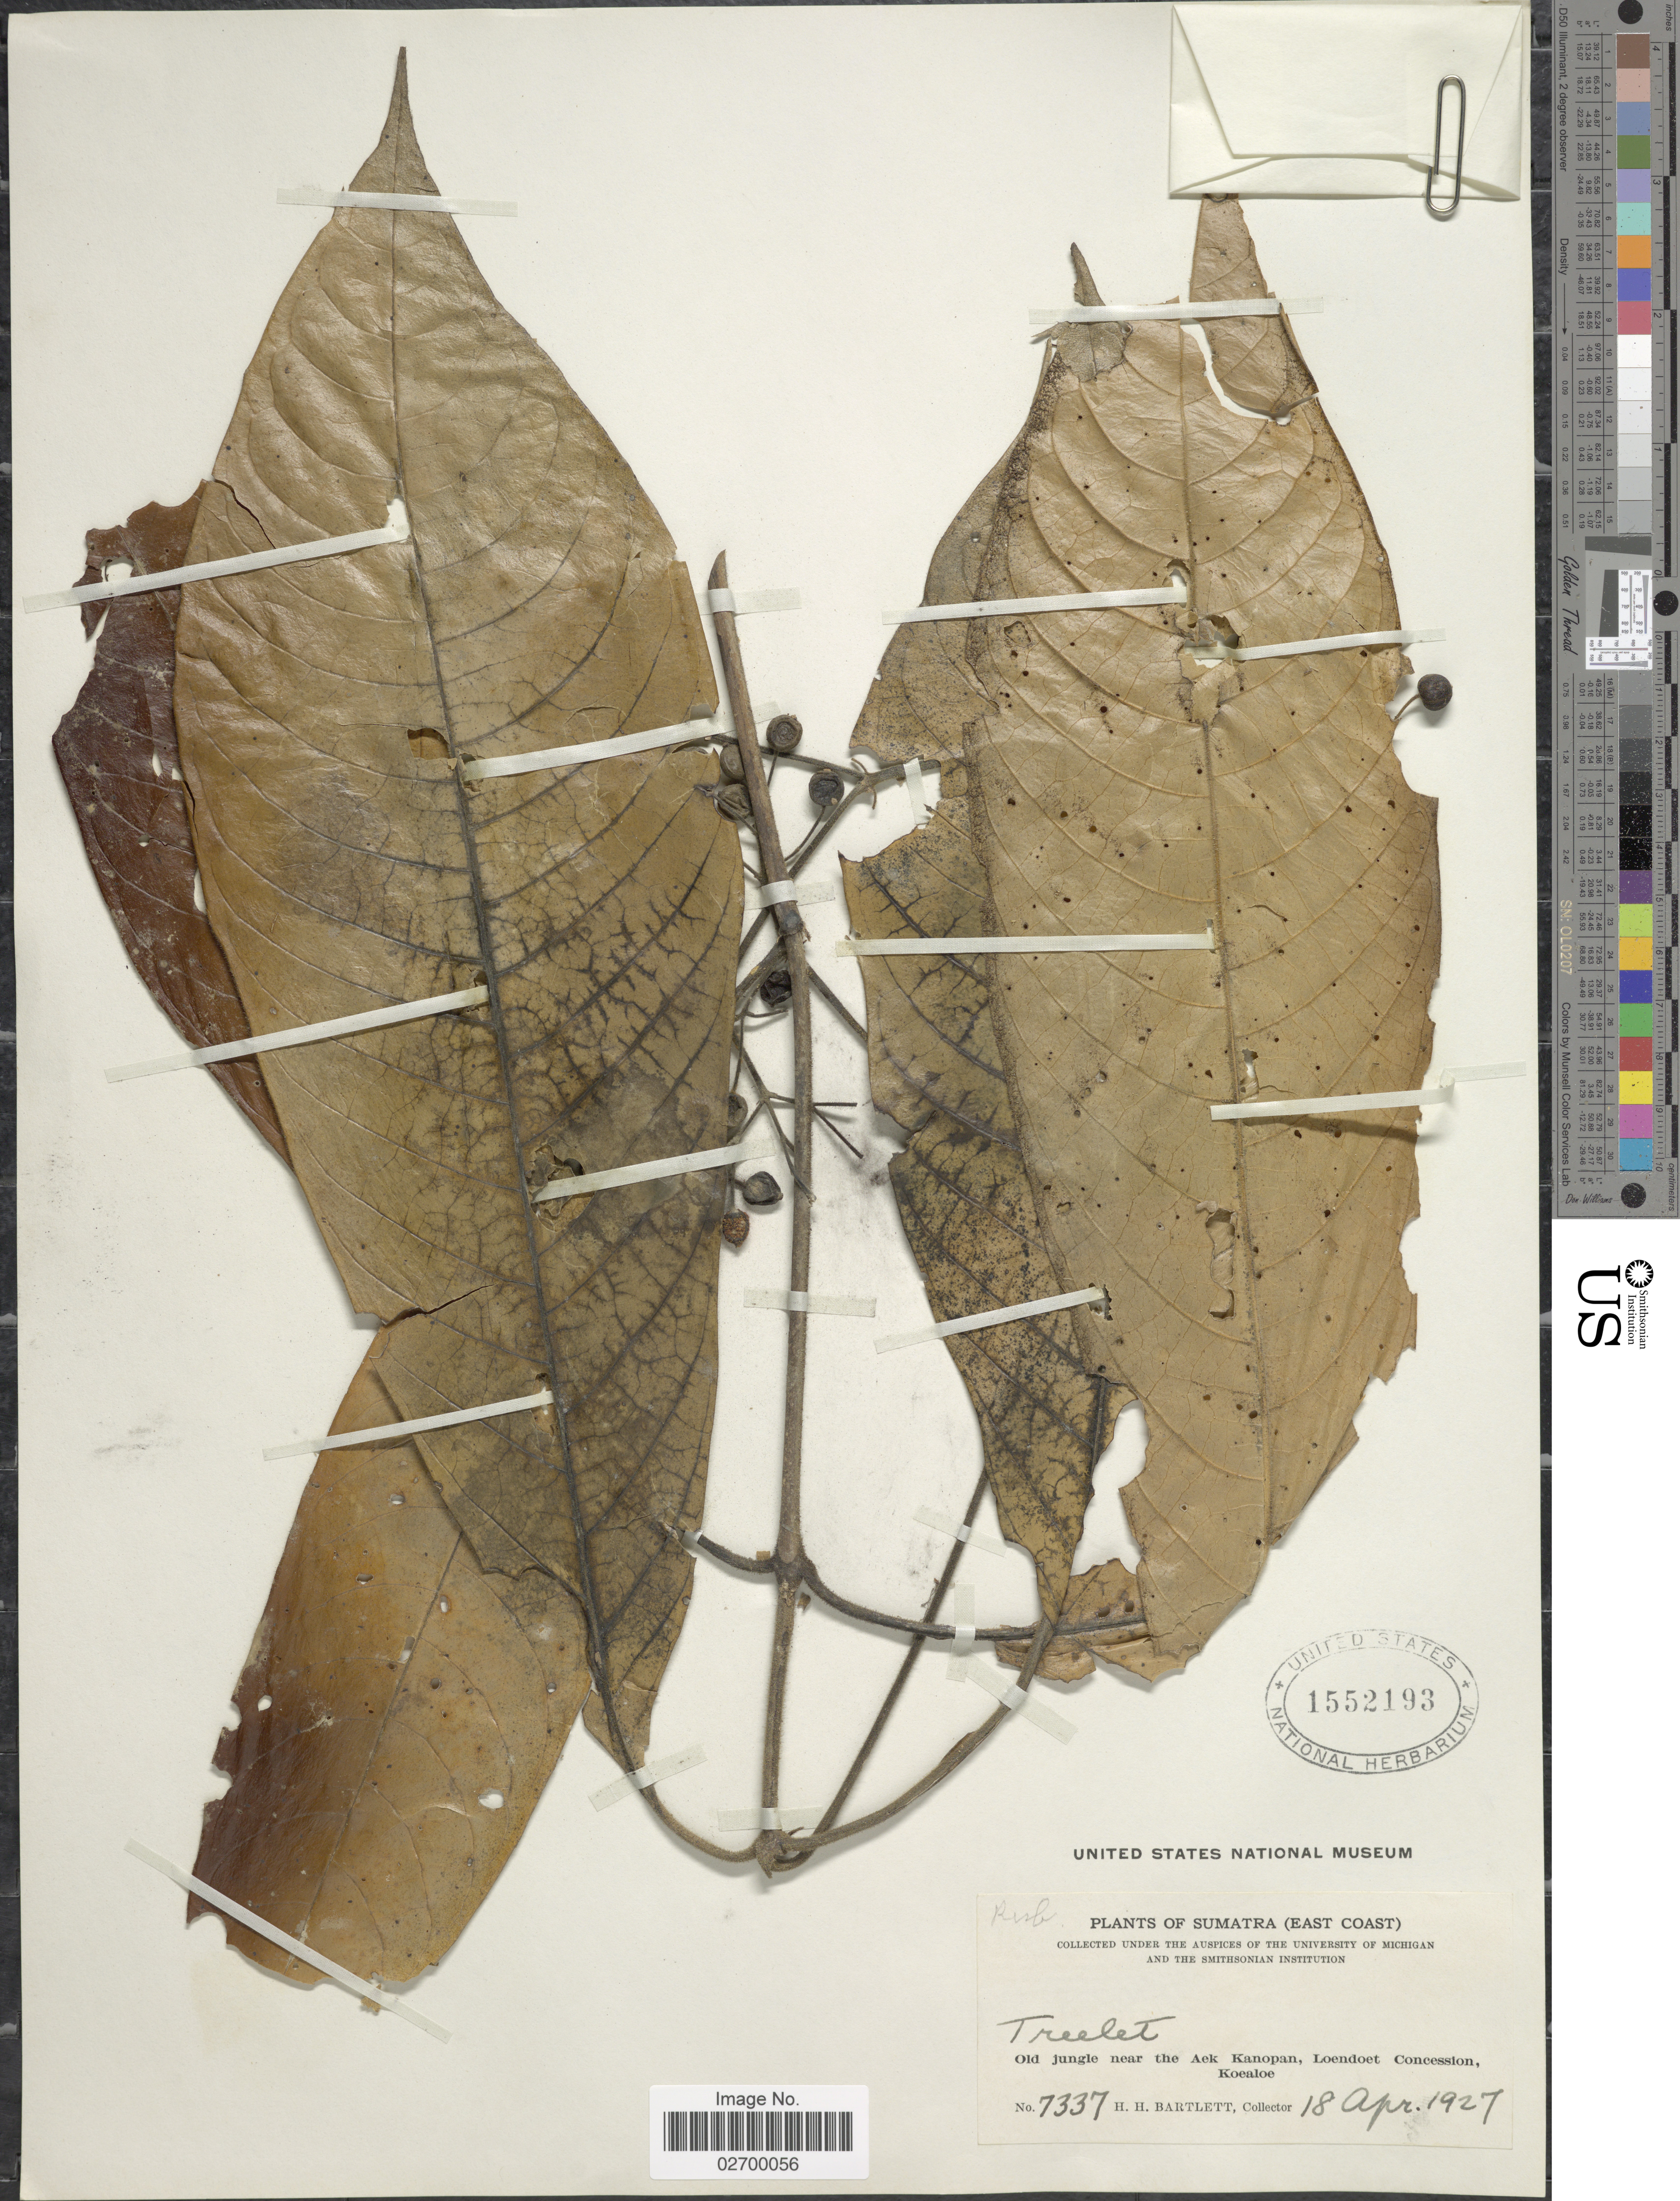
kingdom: Plantae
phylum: Tracheophyta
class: Magnoliopsida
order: Gentianales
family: Rubiaceae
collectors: H. H. Bartlett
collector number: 7337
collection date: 1927-04-18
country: Indonesia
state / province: Sumatra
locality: East Coast. Old jungle near the Aek Kanopan, Loendoet Concession, Koealoe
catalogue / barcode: US 1552193